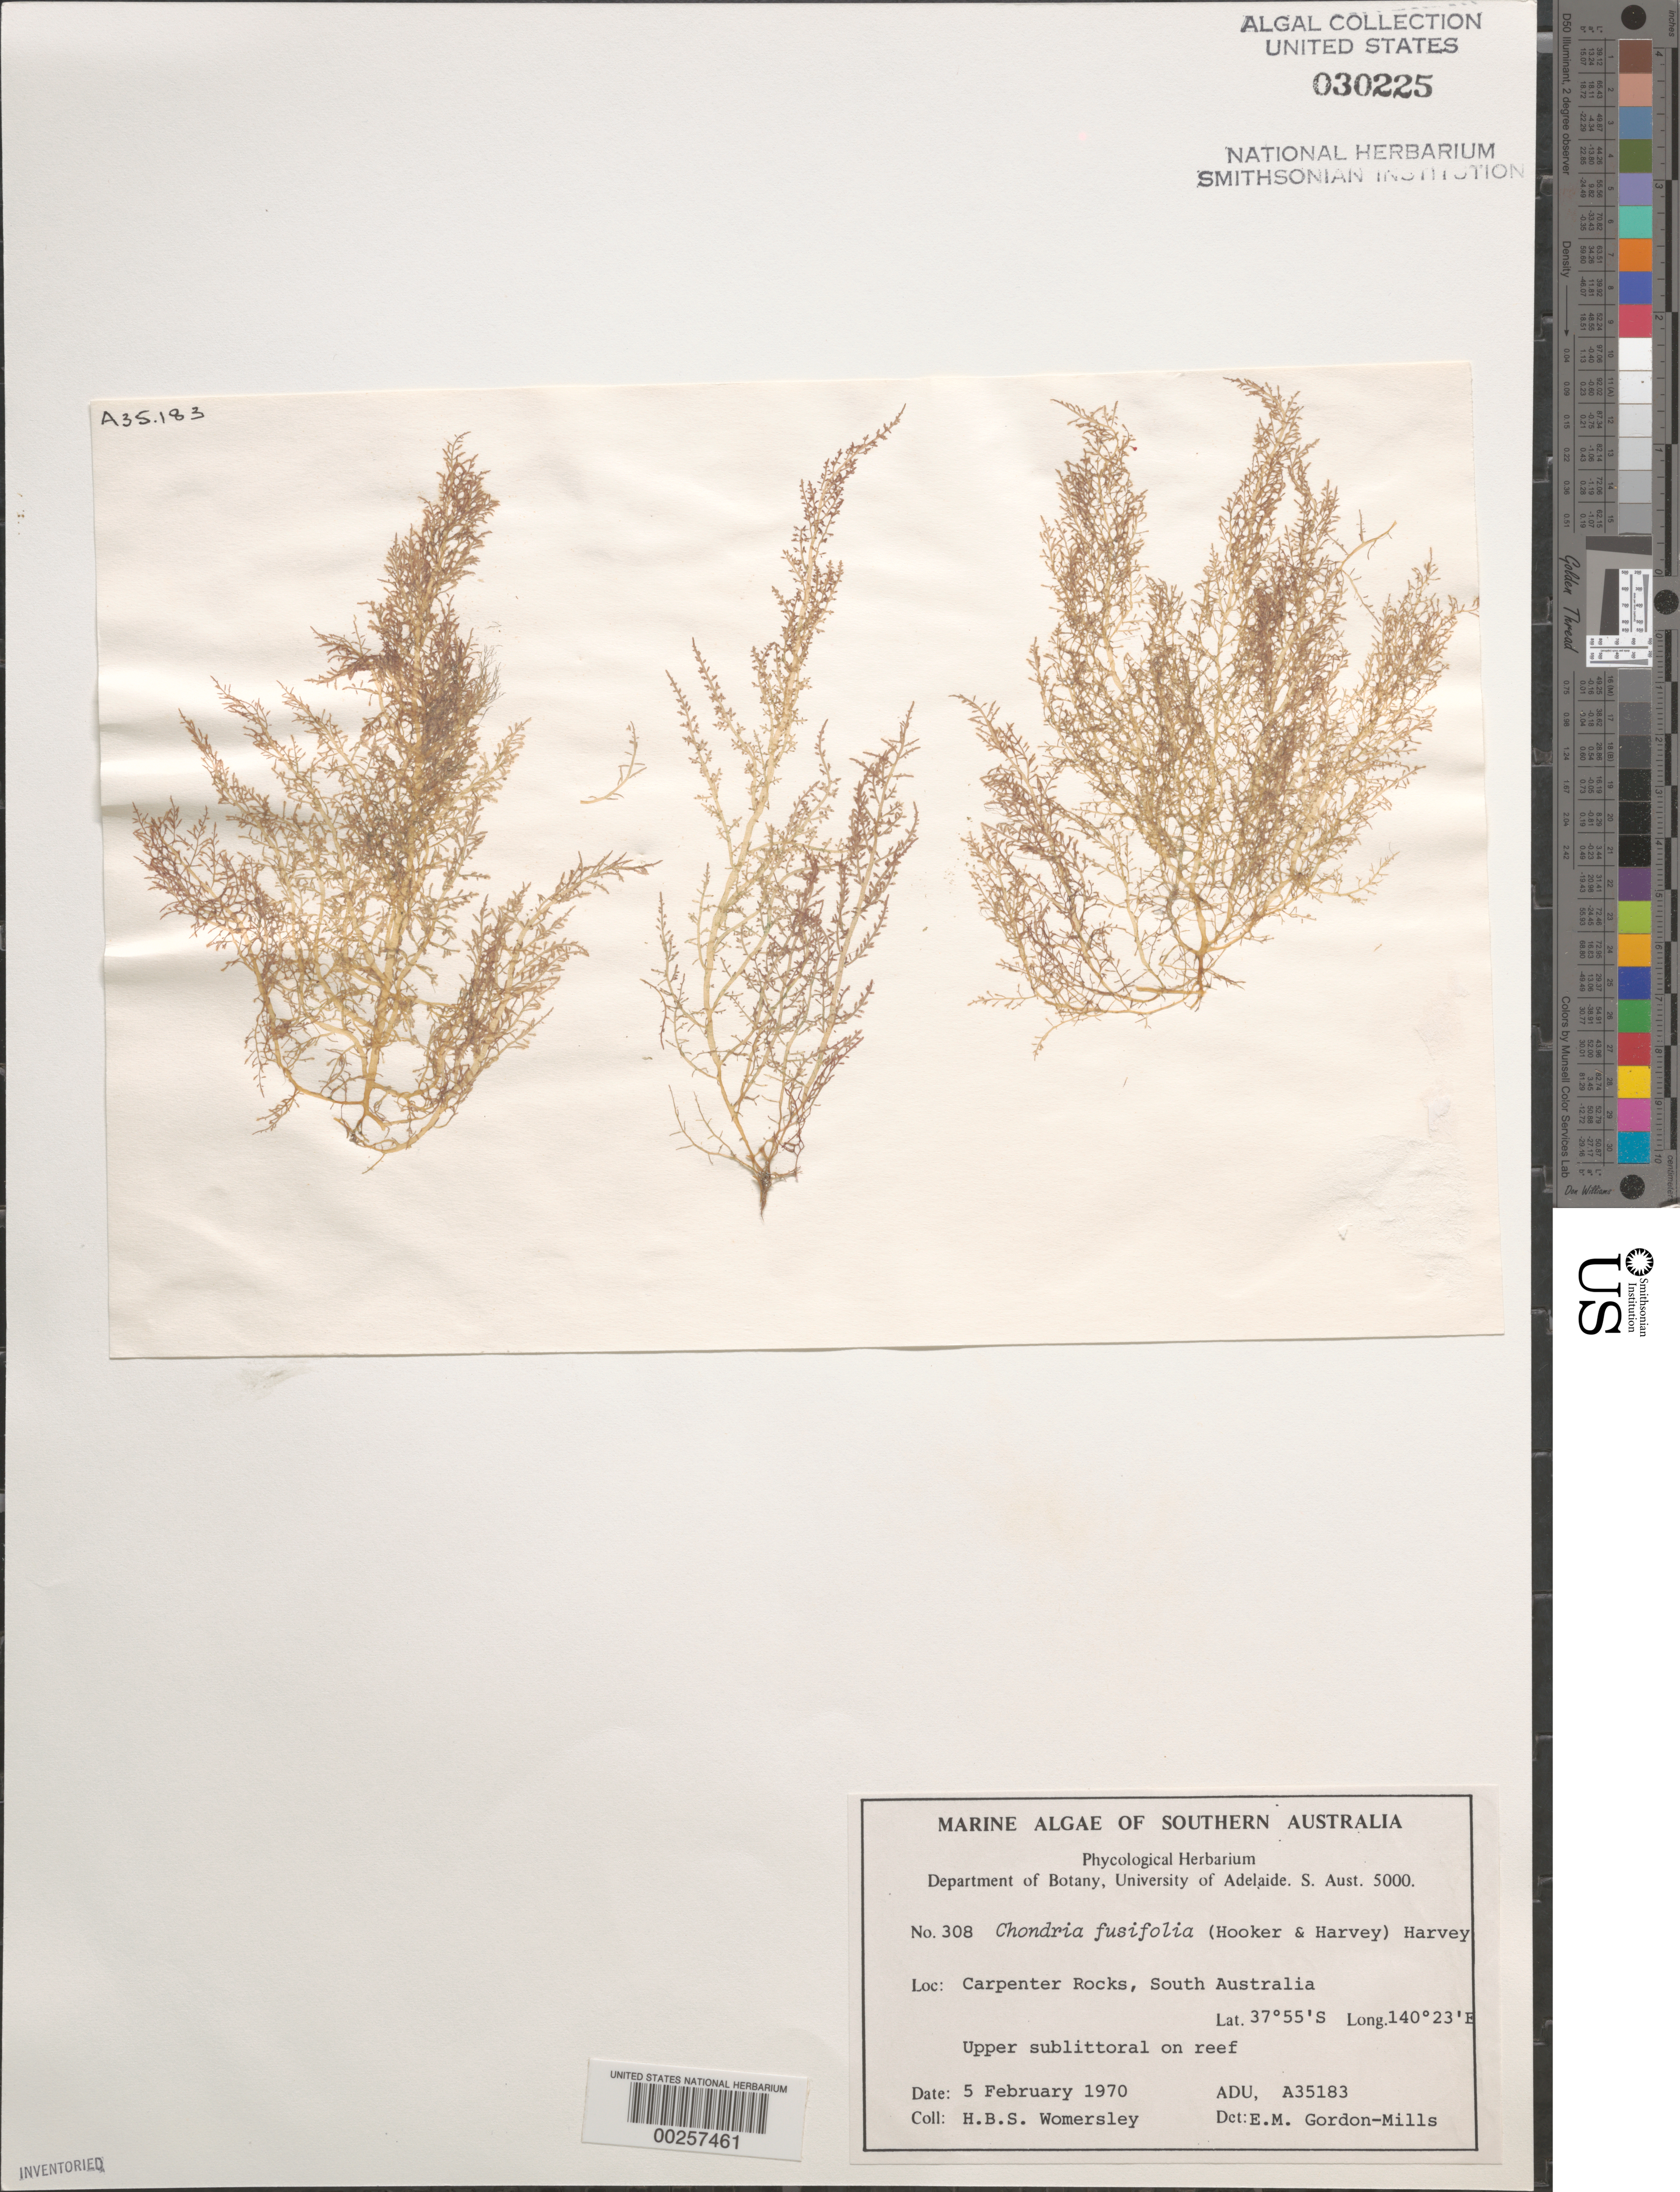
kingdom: Plantae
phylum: Rhodophyta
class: Florideophyceae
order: Ceramiales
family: Rhodomelaceae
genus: Chondria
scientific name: Chondria fusifolia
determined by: Gordon-Mills, E. M.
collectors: H. B. S. Womersley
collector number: ADU A35183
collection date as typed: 05 Feb 1970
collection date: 1970-02-05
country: Australia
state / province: South Australia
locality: Carpenter Rocks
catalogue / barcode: US 30225